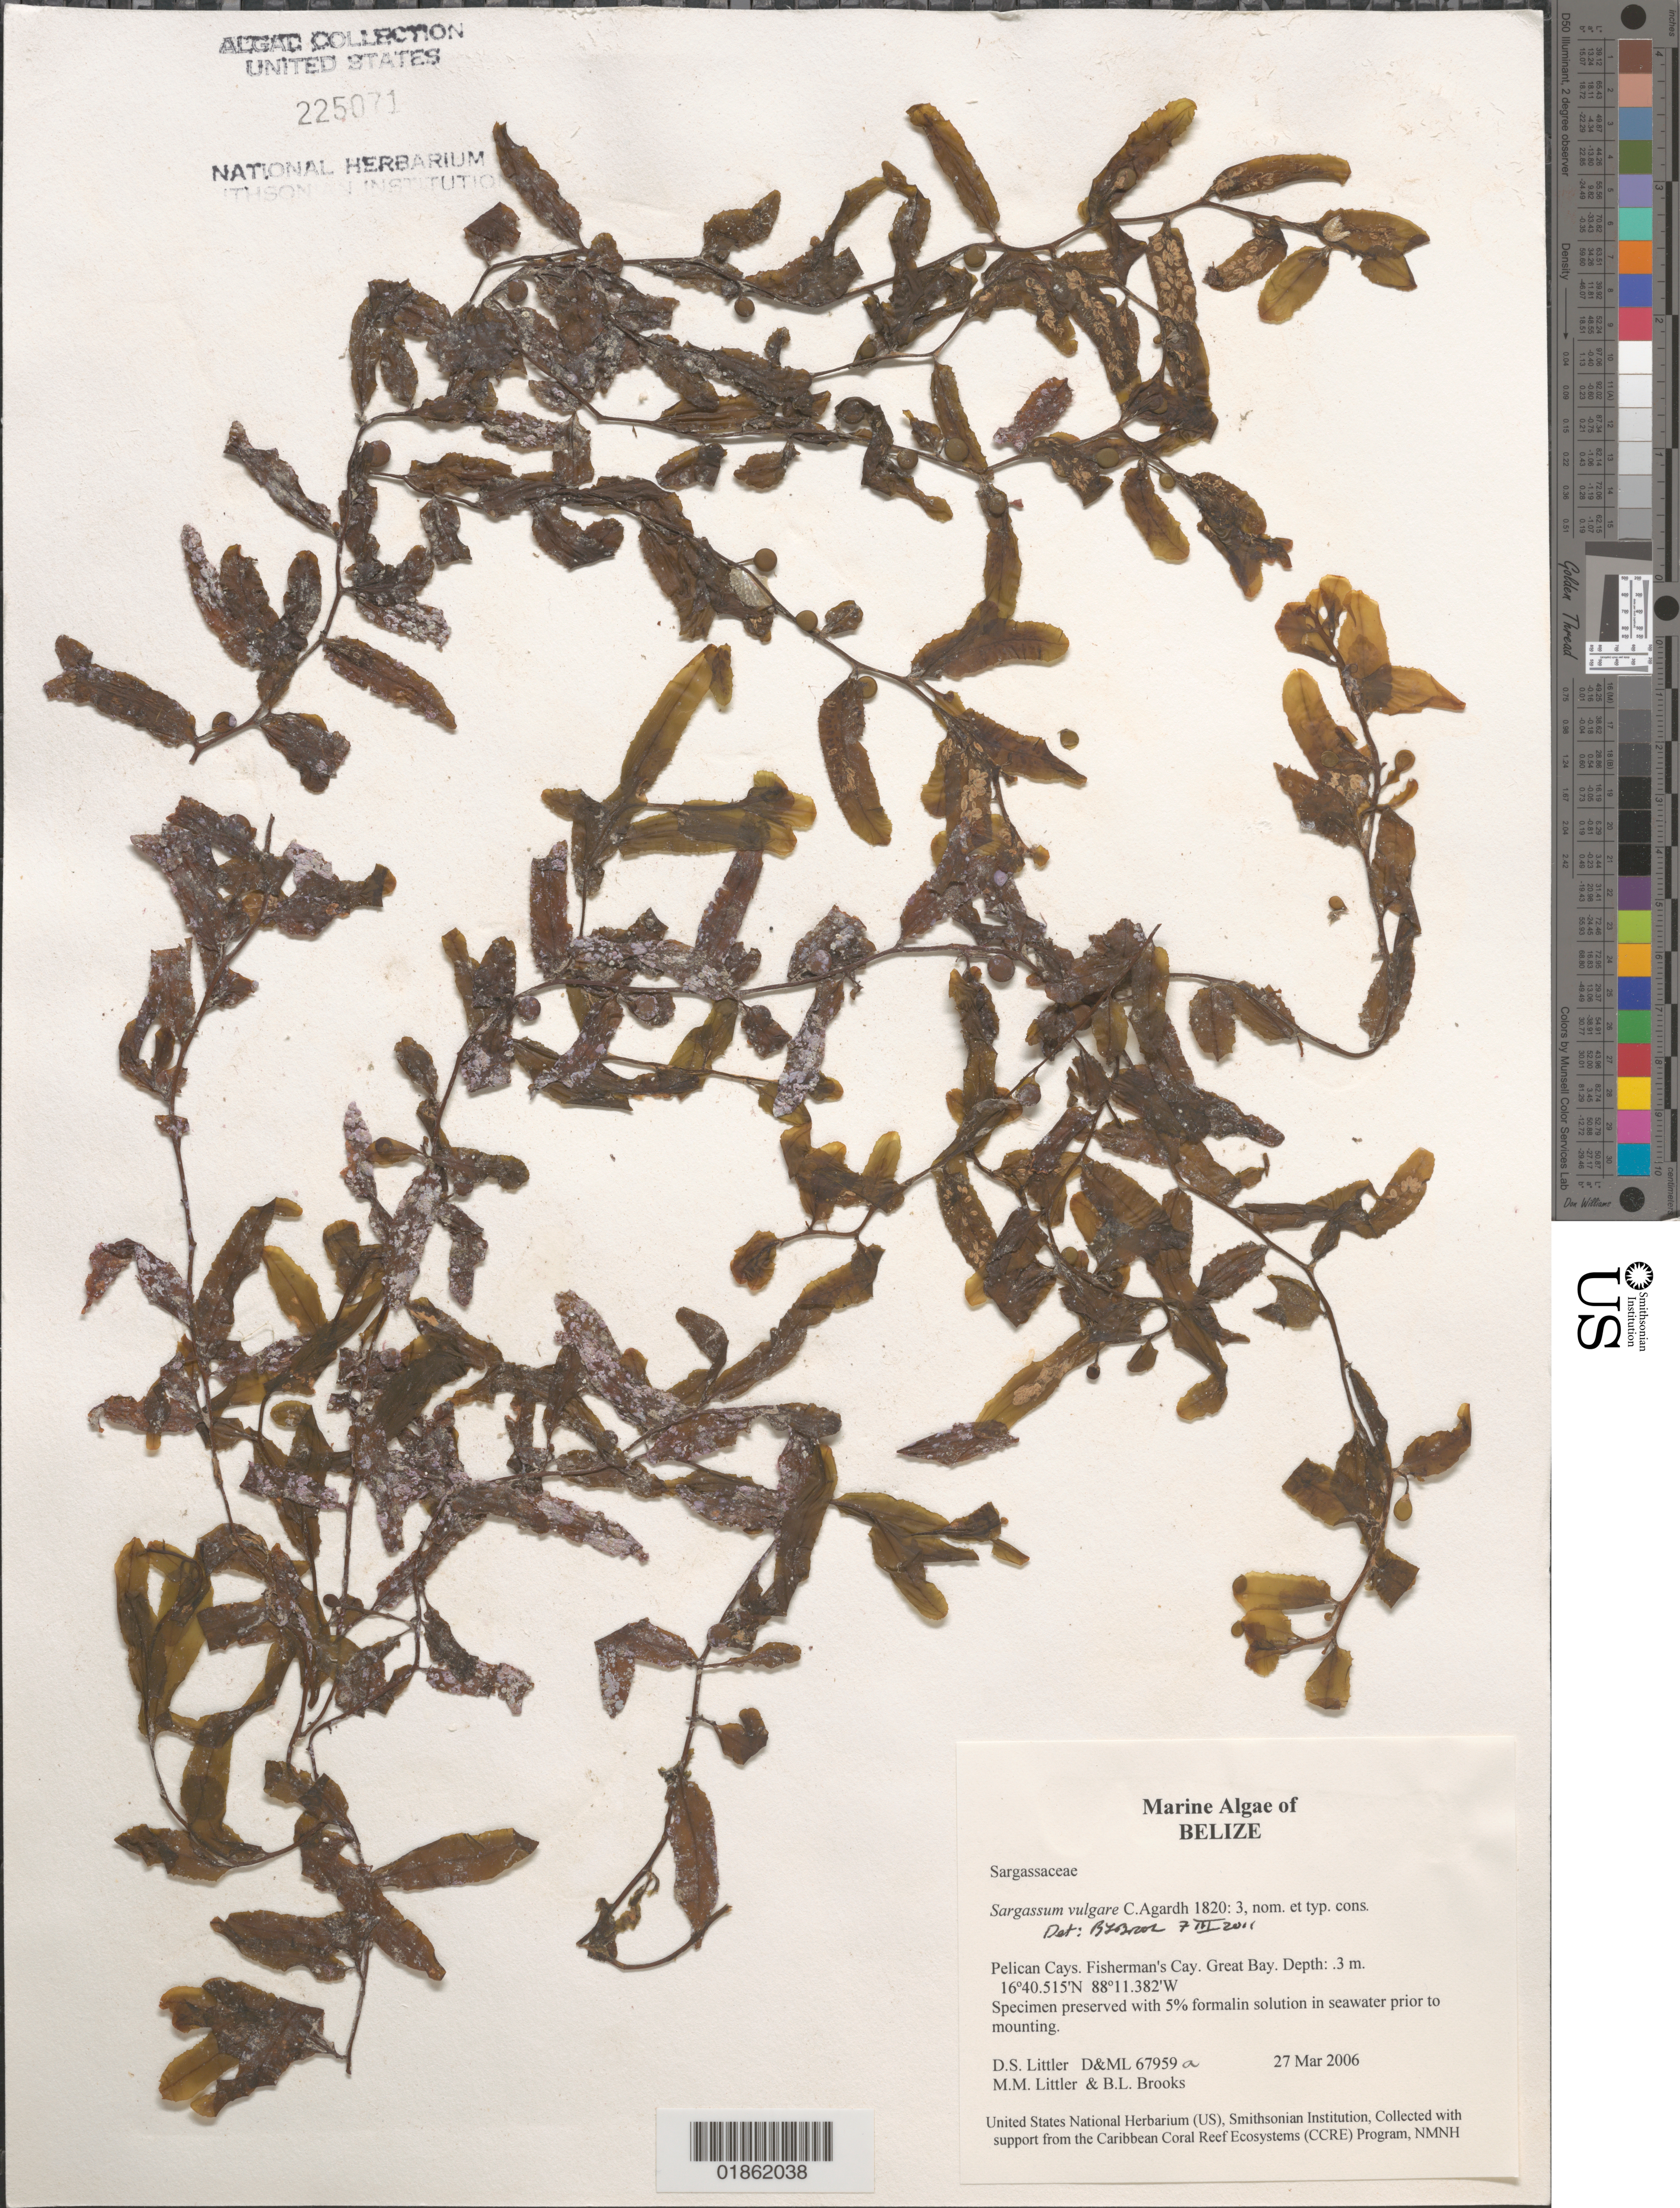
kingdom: Chromista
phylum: Ochrophyta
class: Phaeophyceae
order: Fucales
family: Sargassaceae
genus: Sargassum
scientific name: Sargassum vulgare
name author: C. Agardh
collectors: D. S. Littler & M. M. Littler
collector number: D&ML 67959a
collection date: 2006-03-27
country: Belize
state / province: Stann Creek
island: Fisherman's Cay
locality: Pelican Cays. Fisherman's Cay. Great Bay.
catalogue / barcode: US 225071